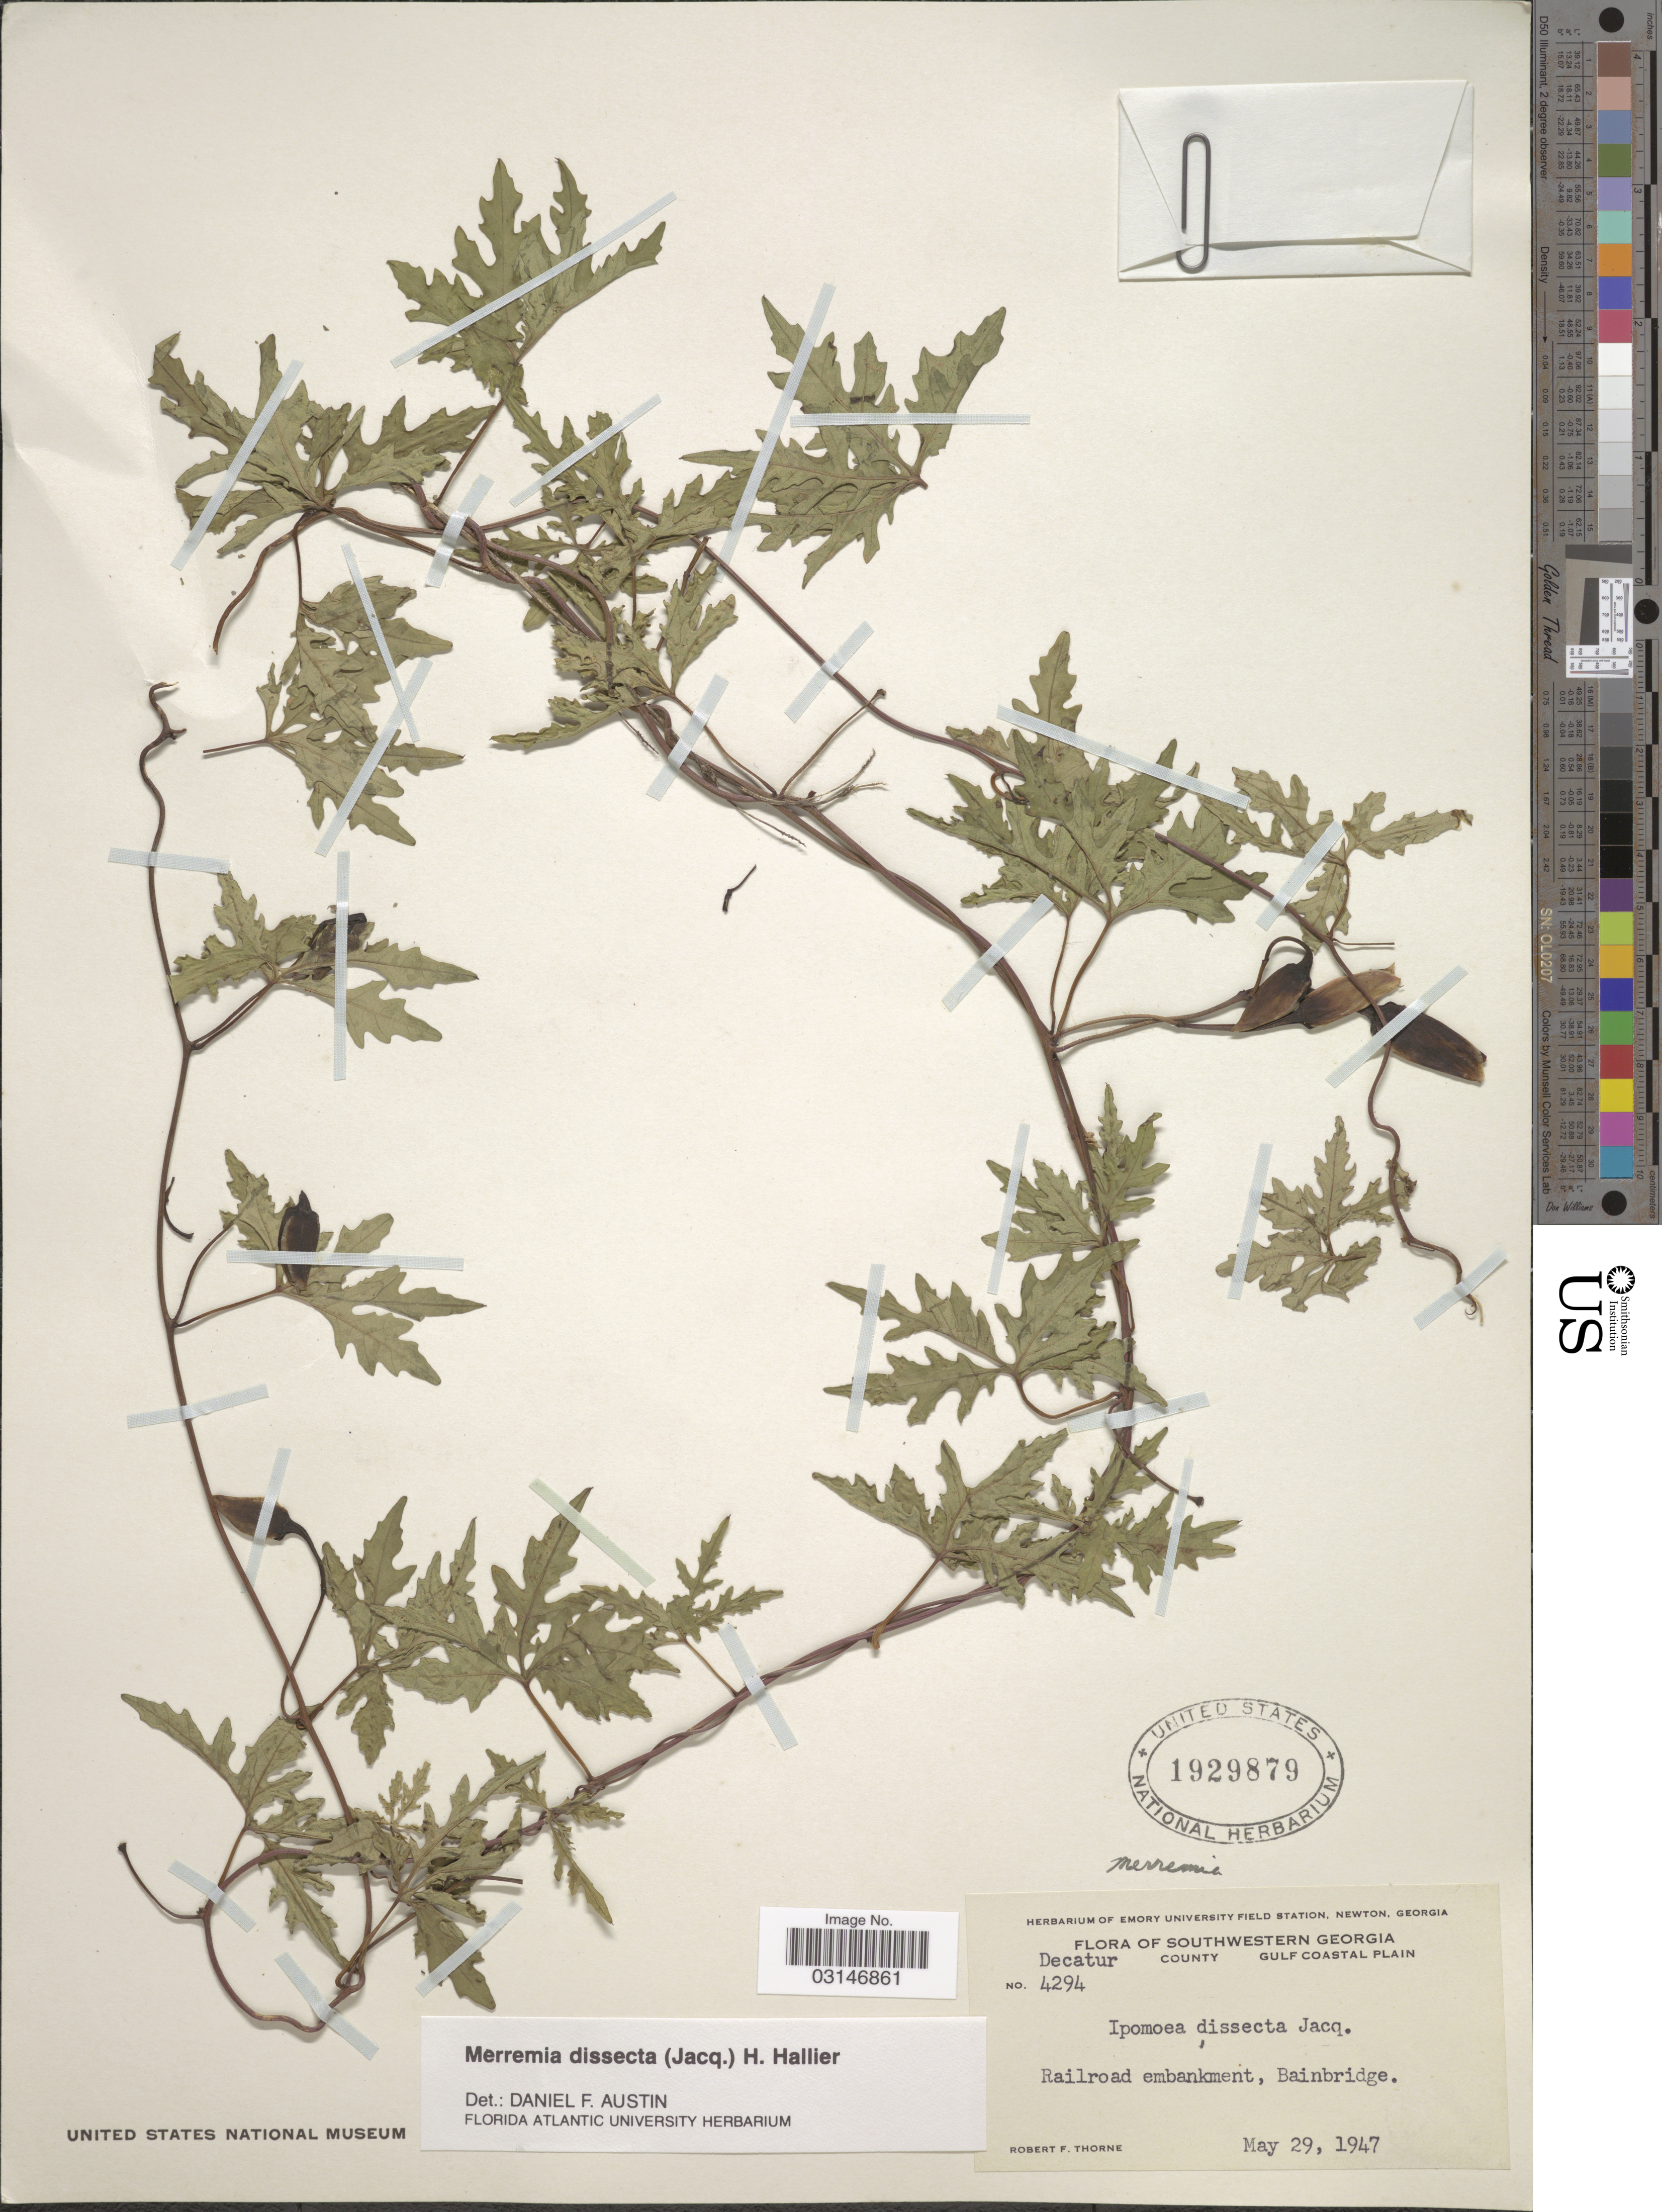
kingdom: Plantae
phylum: Tracheophyta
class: Magnoliopsida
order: Solanales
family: Convolvulaceae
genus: Distimake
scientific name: Distimake dissectus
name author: (Jacq.) A. R. Simões & Staples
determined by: Strong, Mark T., (BOT), Smithsonian Institution - National Museum of Natural History (UNITED STATES)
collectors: R. F. Thorne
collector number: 4294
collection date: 1947-05-29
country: United States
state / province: Georgia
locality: Southwestern Georgia, Decatur County, Gulf Coastal Plain, Railroad embankment, Bainbridge.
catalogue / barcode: US 1929879